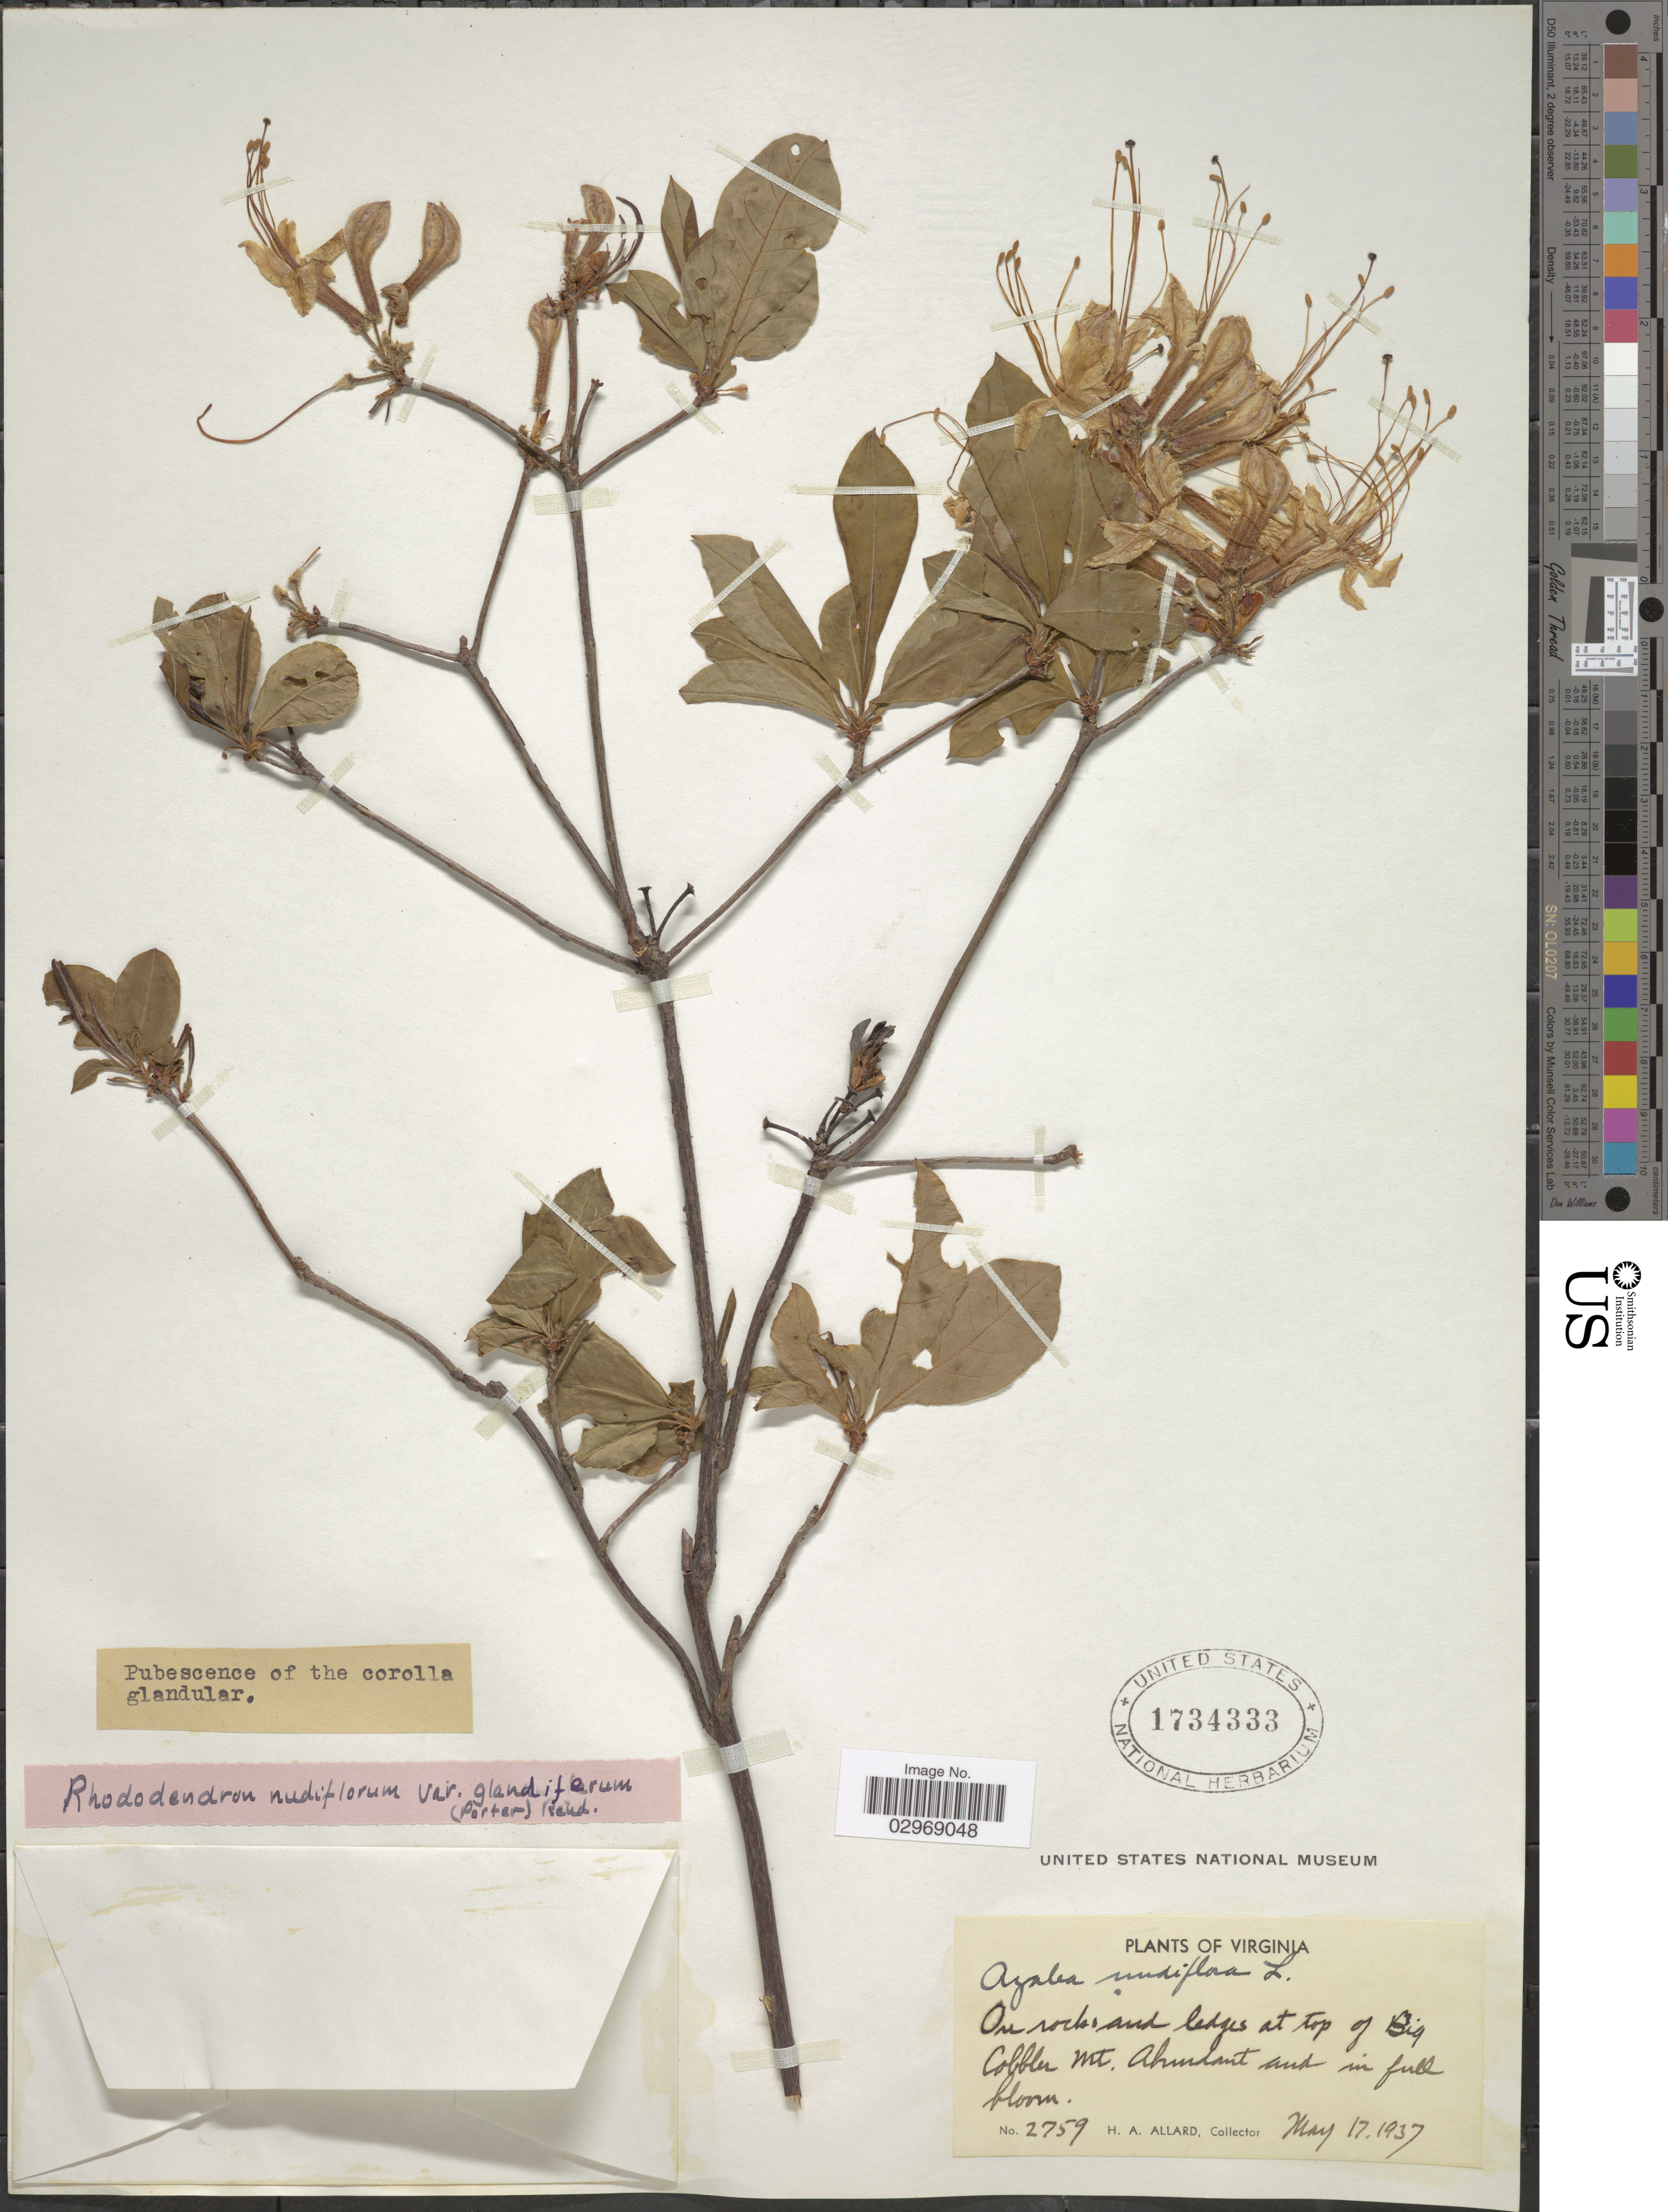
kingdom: Plantae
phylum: Tracheophyta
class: Magnoliopsida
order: Ericales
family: Ericaceae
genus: Rhododendron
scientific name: Rhododendron nudiflorum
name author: Torr.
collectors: H. A. Allard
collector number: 2759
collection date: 1937-05-17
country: United States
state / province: Virginia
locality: On rocks and ledges at top of Big Cobbler Mt. Abundant and in full bloom.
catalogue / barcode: US 1734333